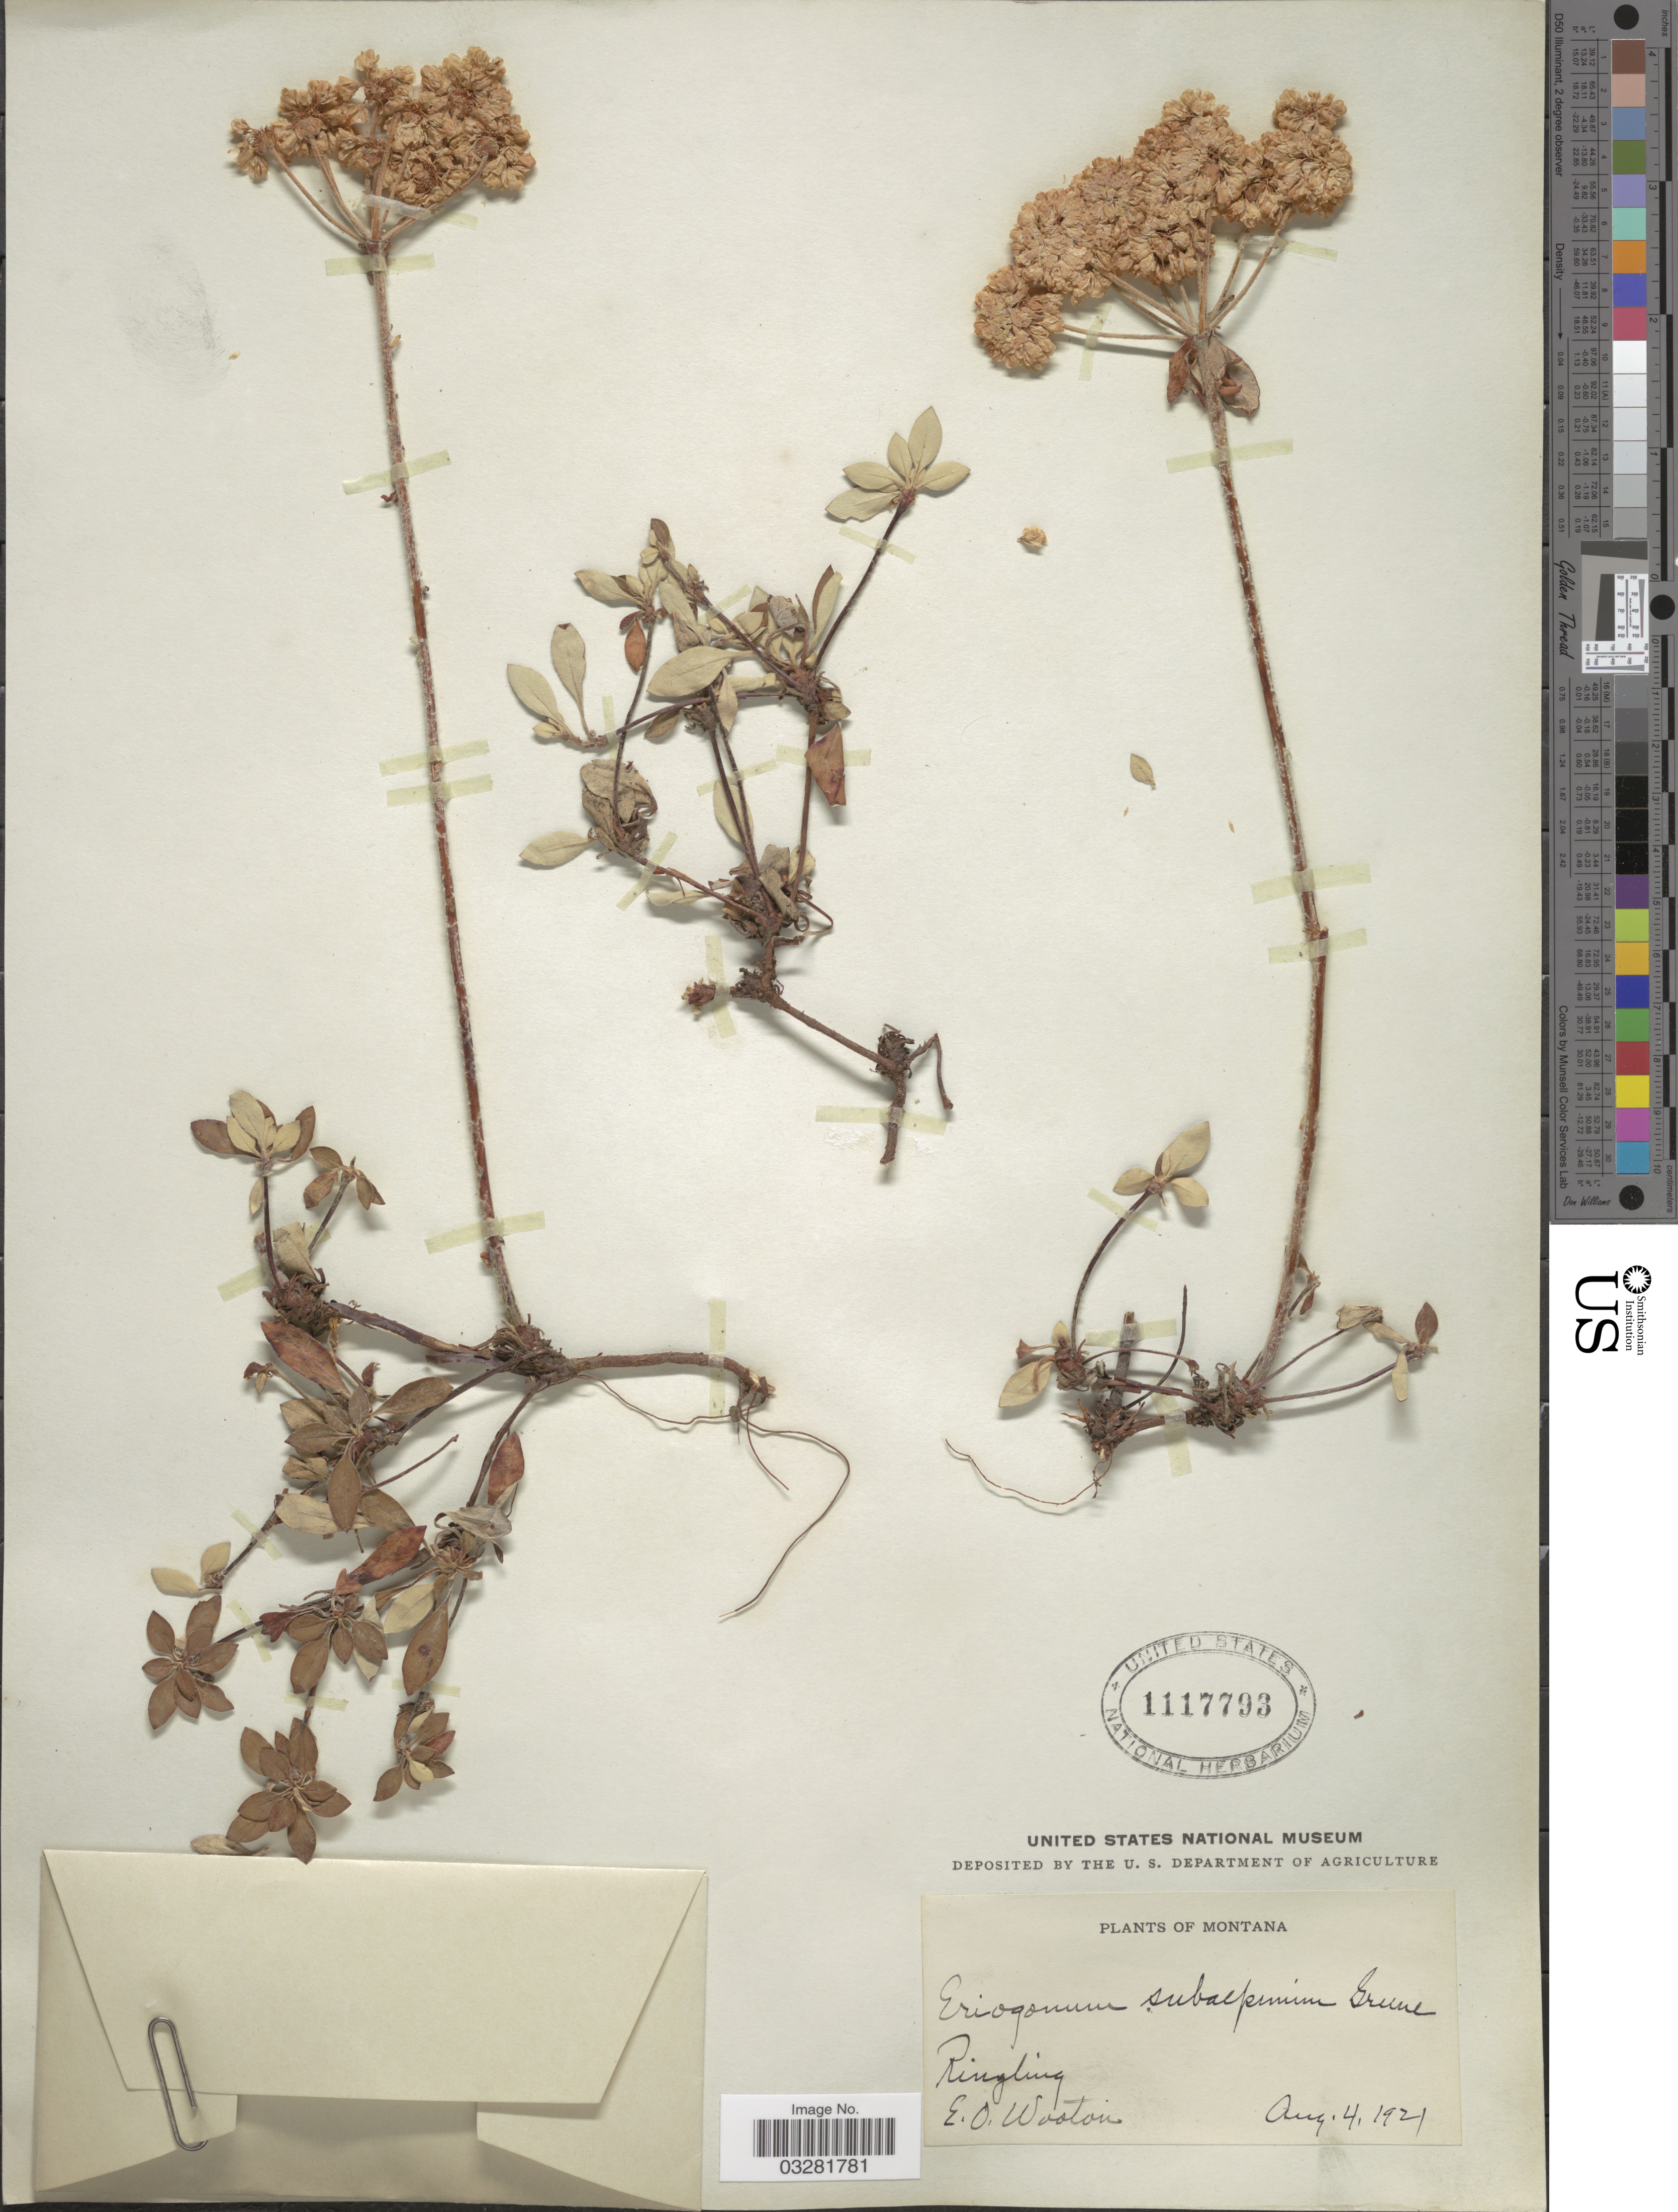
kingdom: Plantae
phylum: Tracheophyta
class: Magnoliopsida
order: Caryophyllales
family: Polygonaceae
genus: Eriogonum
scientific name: Eriogonum umbellatum var. subalpinum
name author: M.E. Jones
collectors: E. O. Wooton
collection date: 1921-08-04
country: United States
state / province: Montana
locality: Ringling.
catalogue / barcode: US 1117793